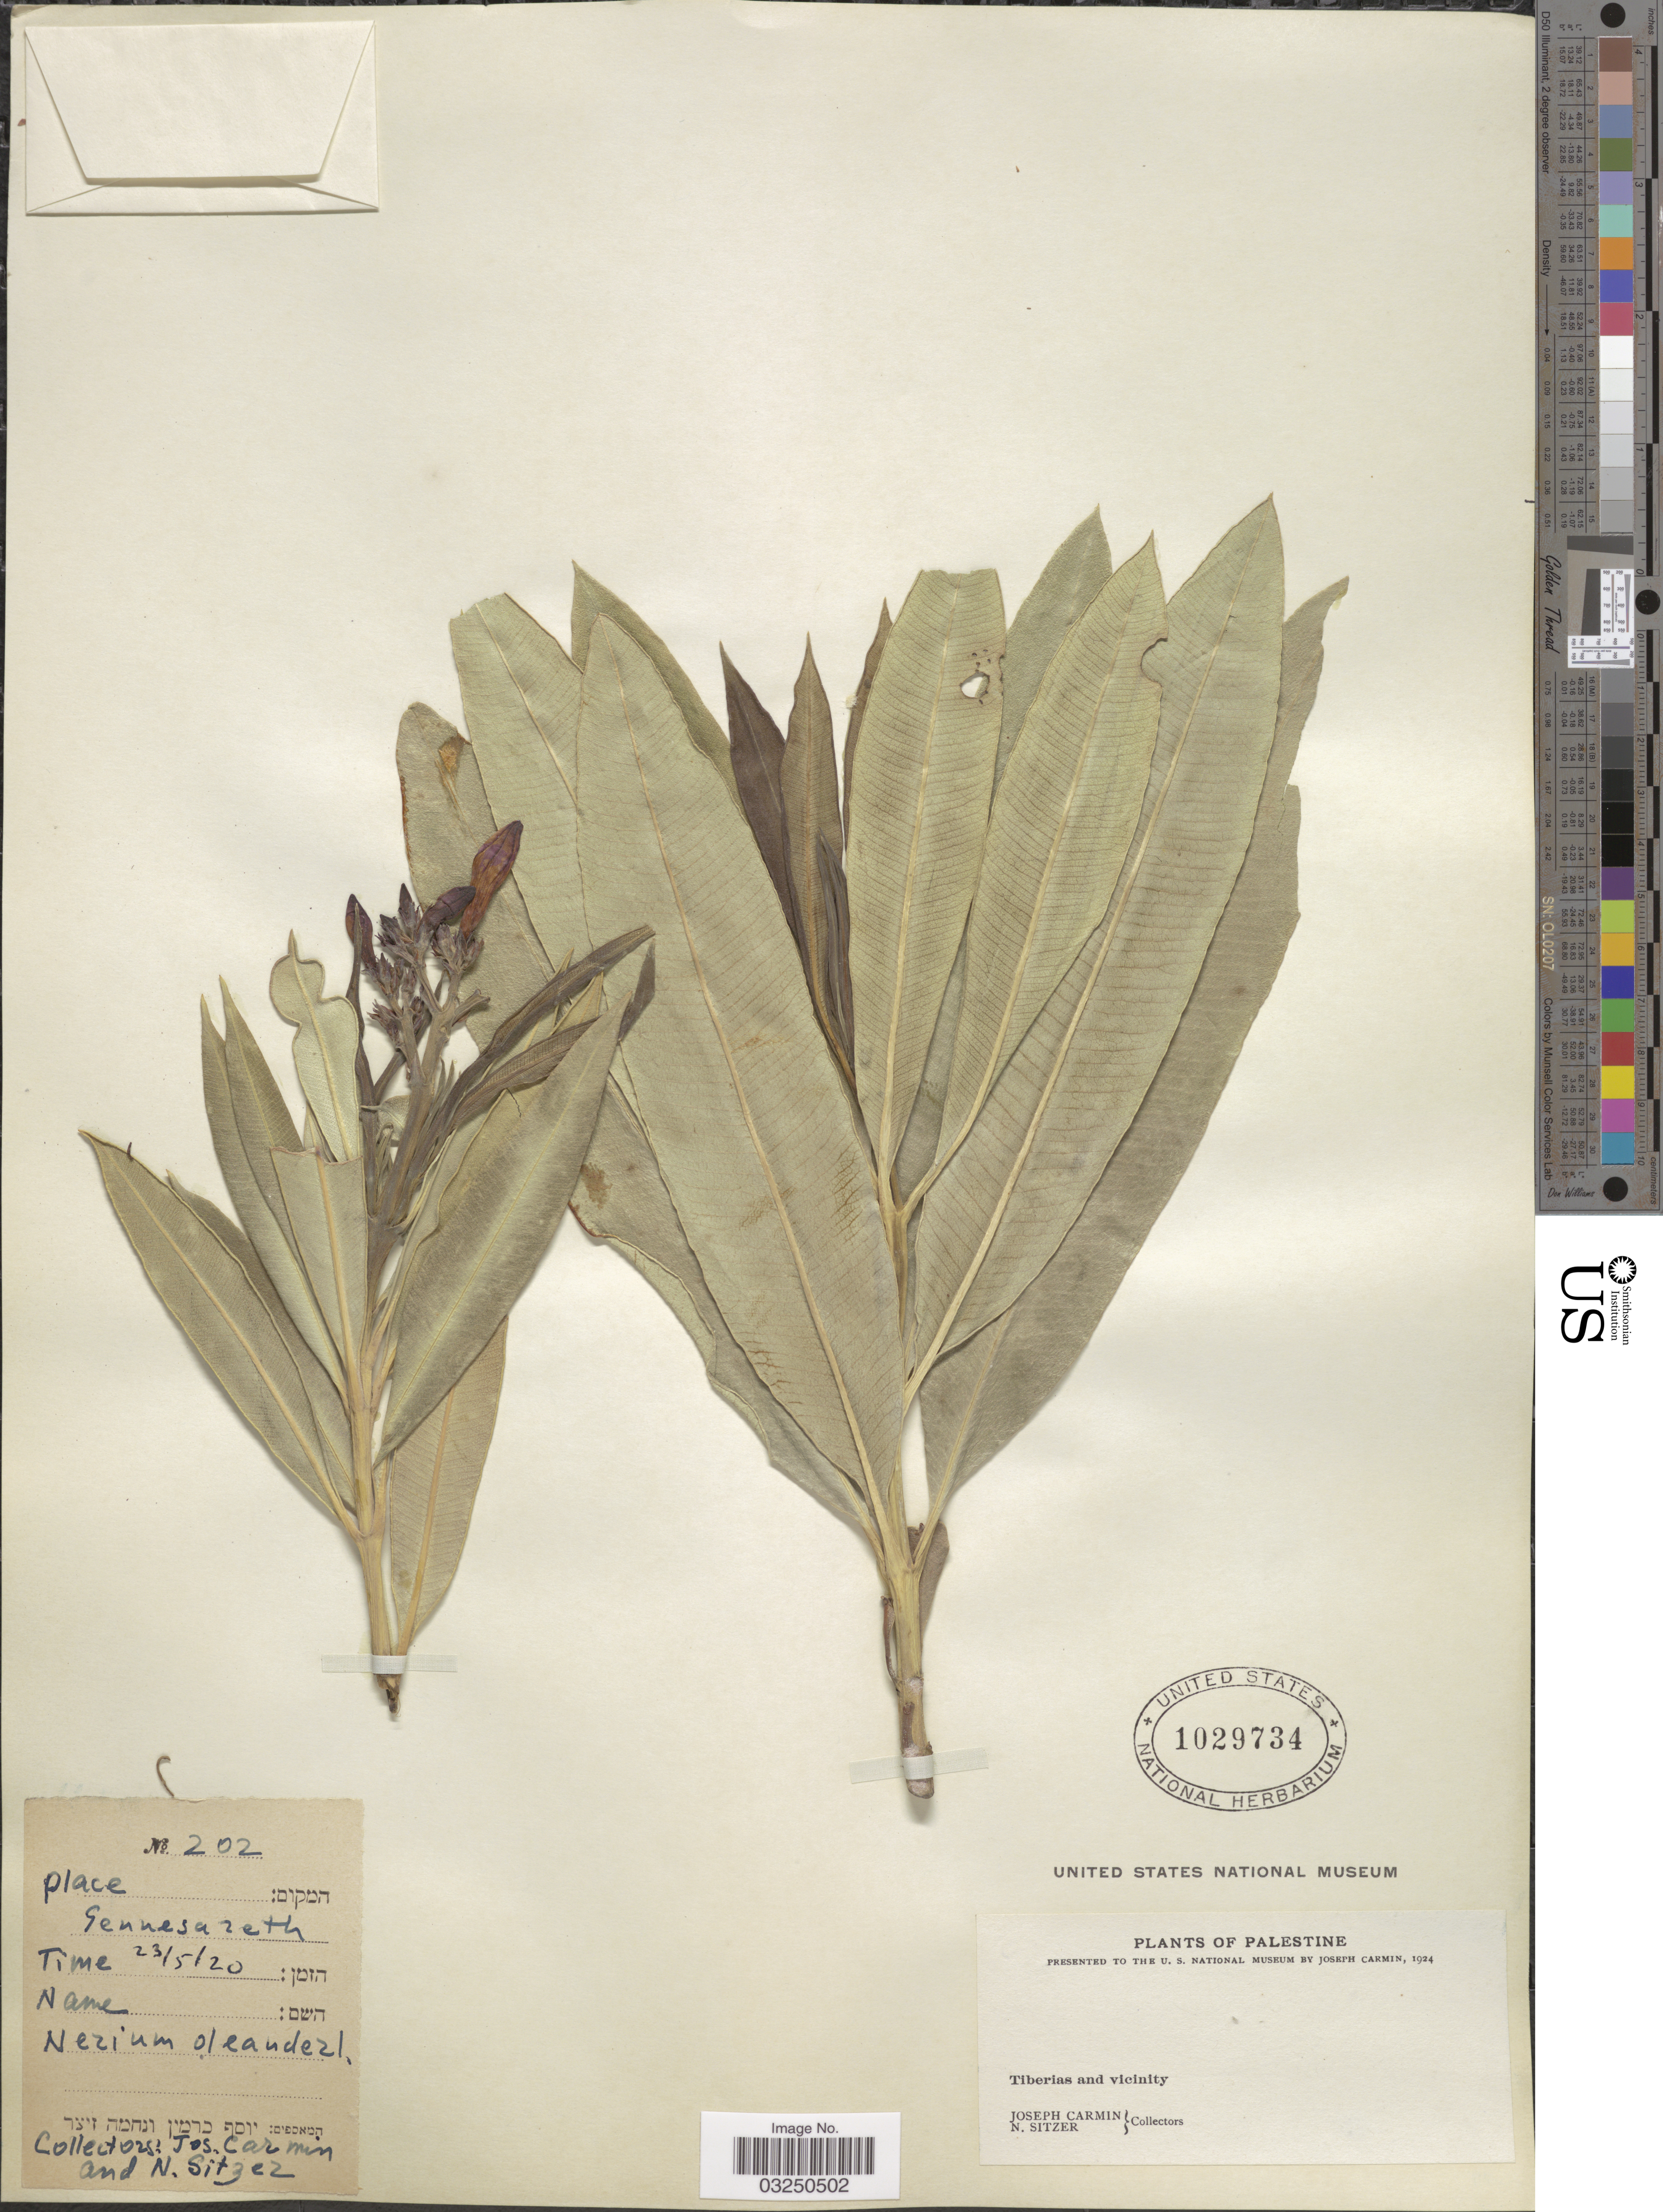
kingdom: Plantae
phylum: Tracheophyta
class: Magnoliopsida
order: Gentianales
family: Apocynaceae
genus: Nerium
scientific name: Nerium oleander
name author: L.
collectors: J. Carmin & N. Sitzer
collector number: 202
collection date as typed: Transcribed d/m/y: 23/5/20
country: Israel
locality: Palestine. Tiberias and vicinity. Gennesareth.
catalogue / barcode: US 1029734